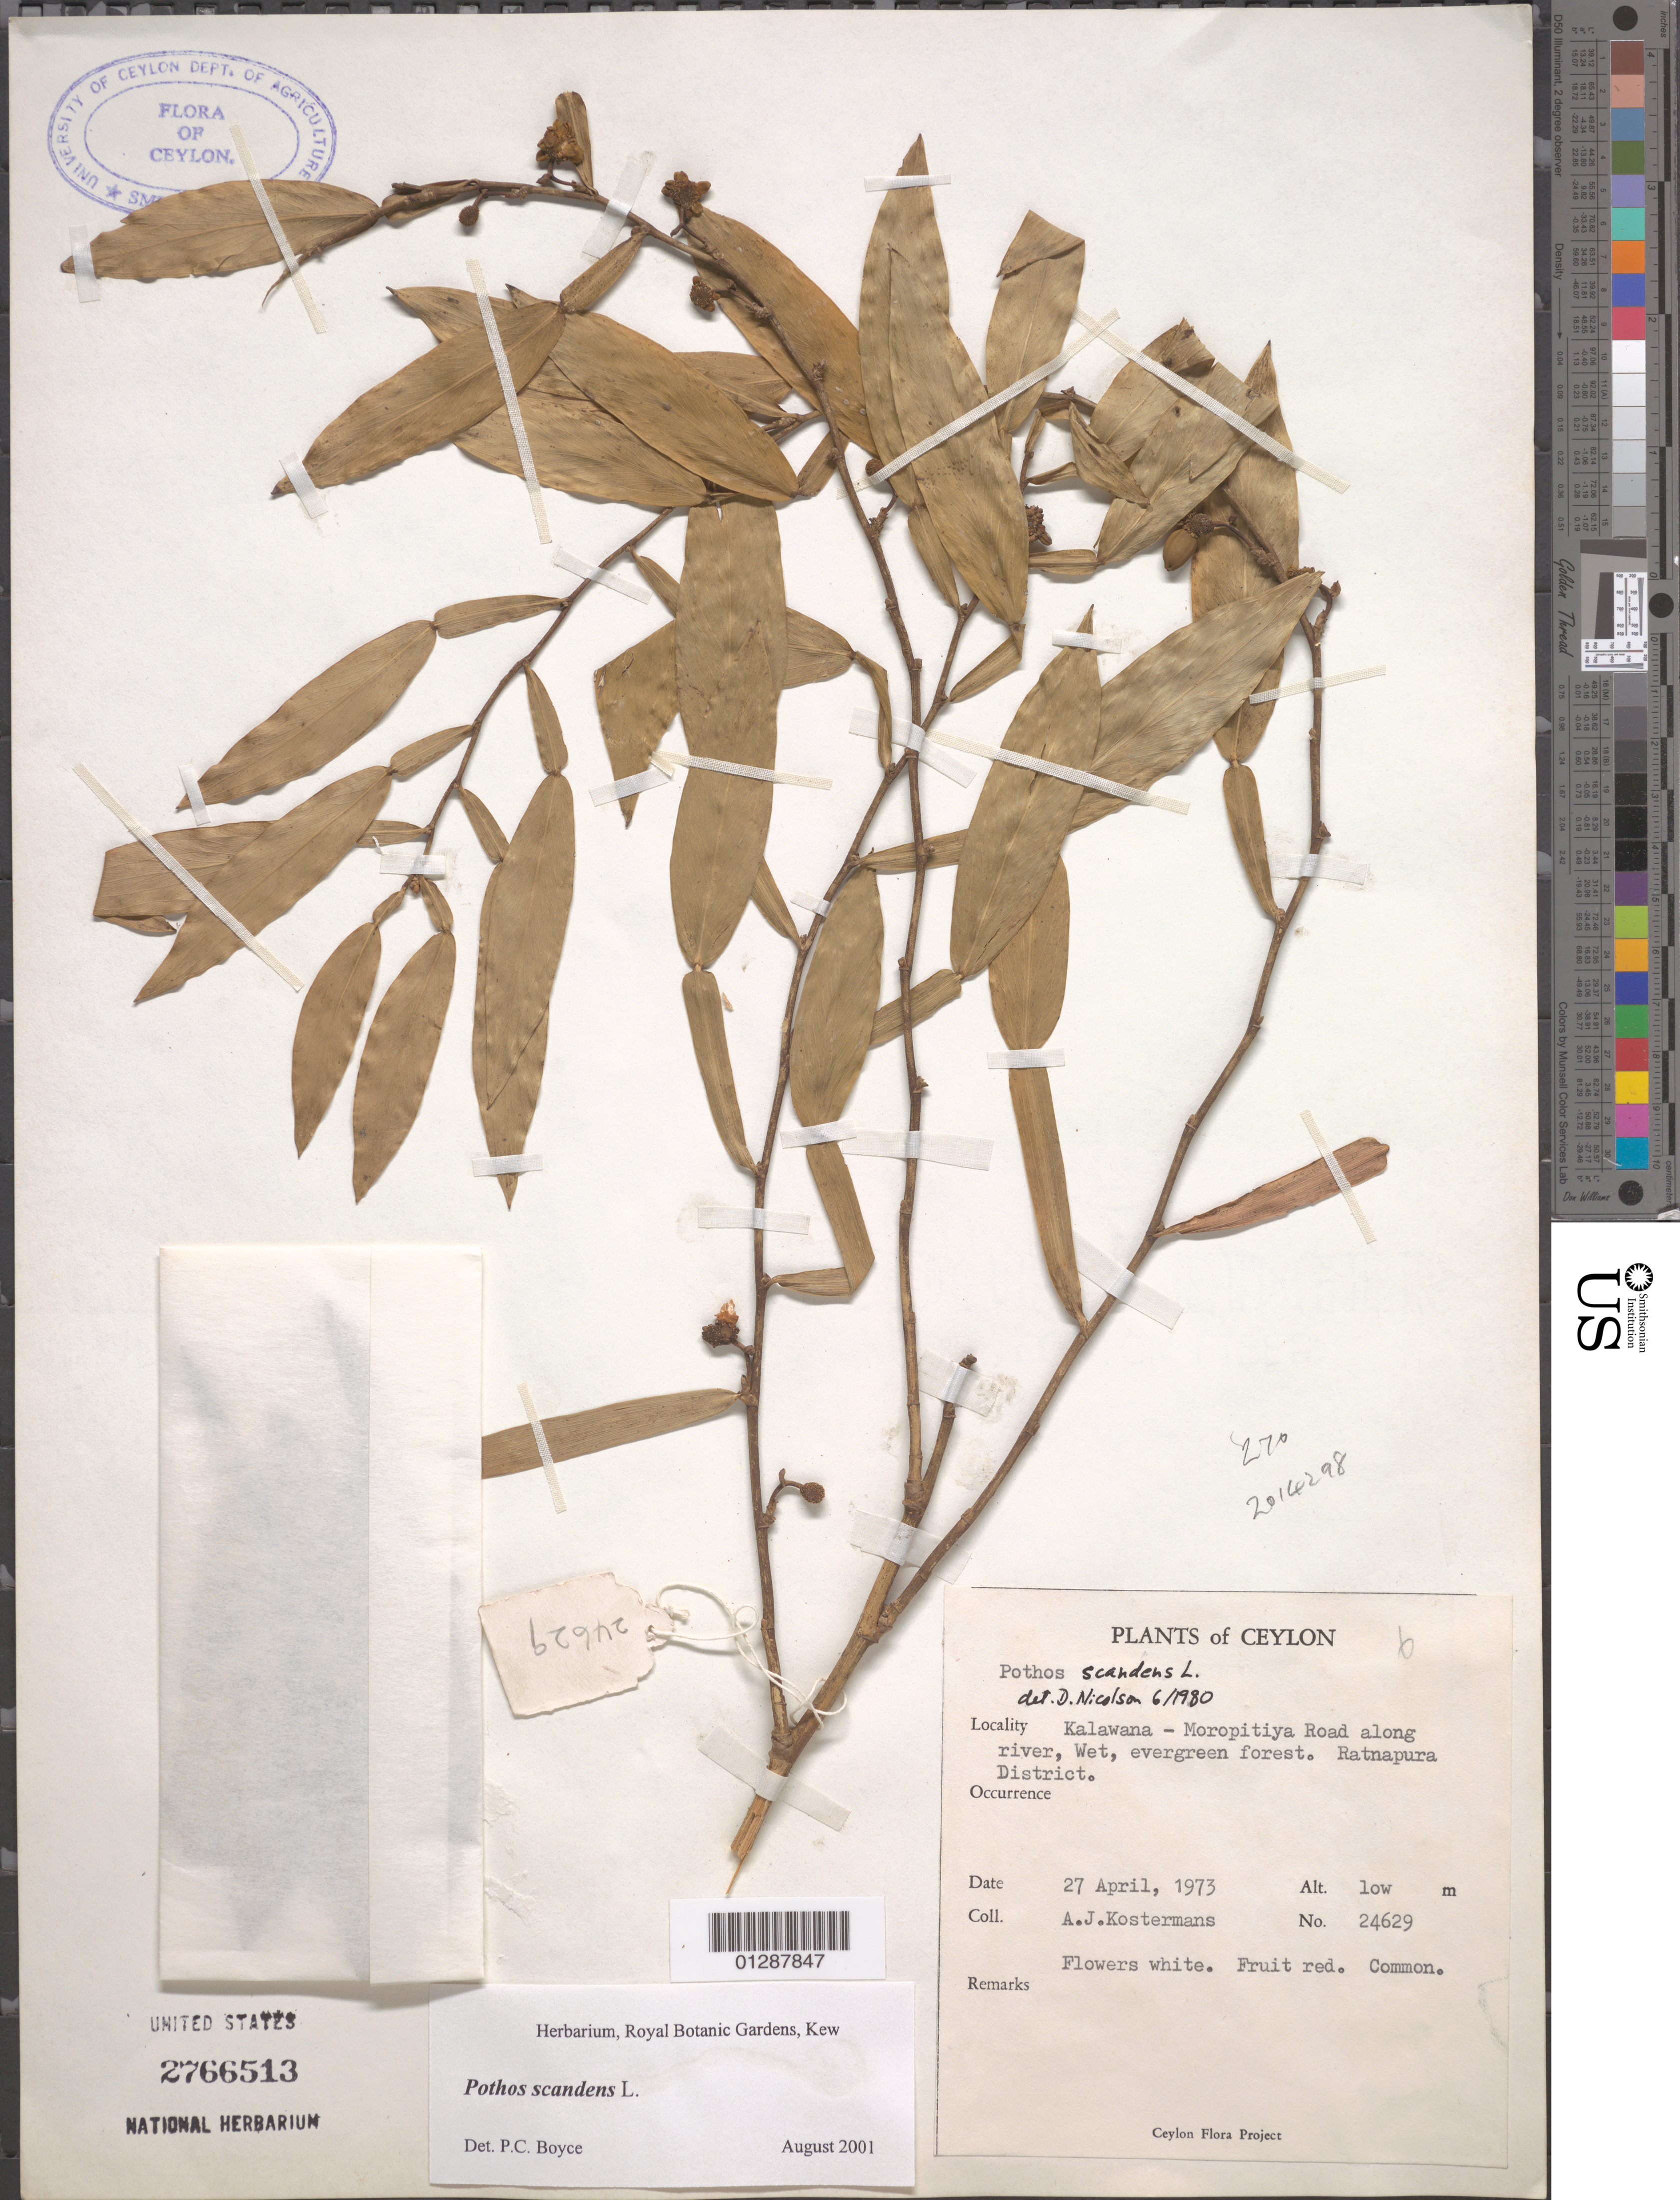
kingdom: Plantae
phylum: Tracheophyta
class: Liliopsida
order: Alismatales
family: Araceae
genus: Pothos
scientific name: Pothos scandens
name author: L.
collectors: A. J. G. Kostermans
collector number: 24629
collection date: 1973-04-27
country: Sri Lanka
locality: Ceylon. Kalawana - Moropitiya Road along river. Ratnapura District.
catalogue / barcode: US 2766513